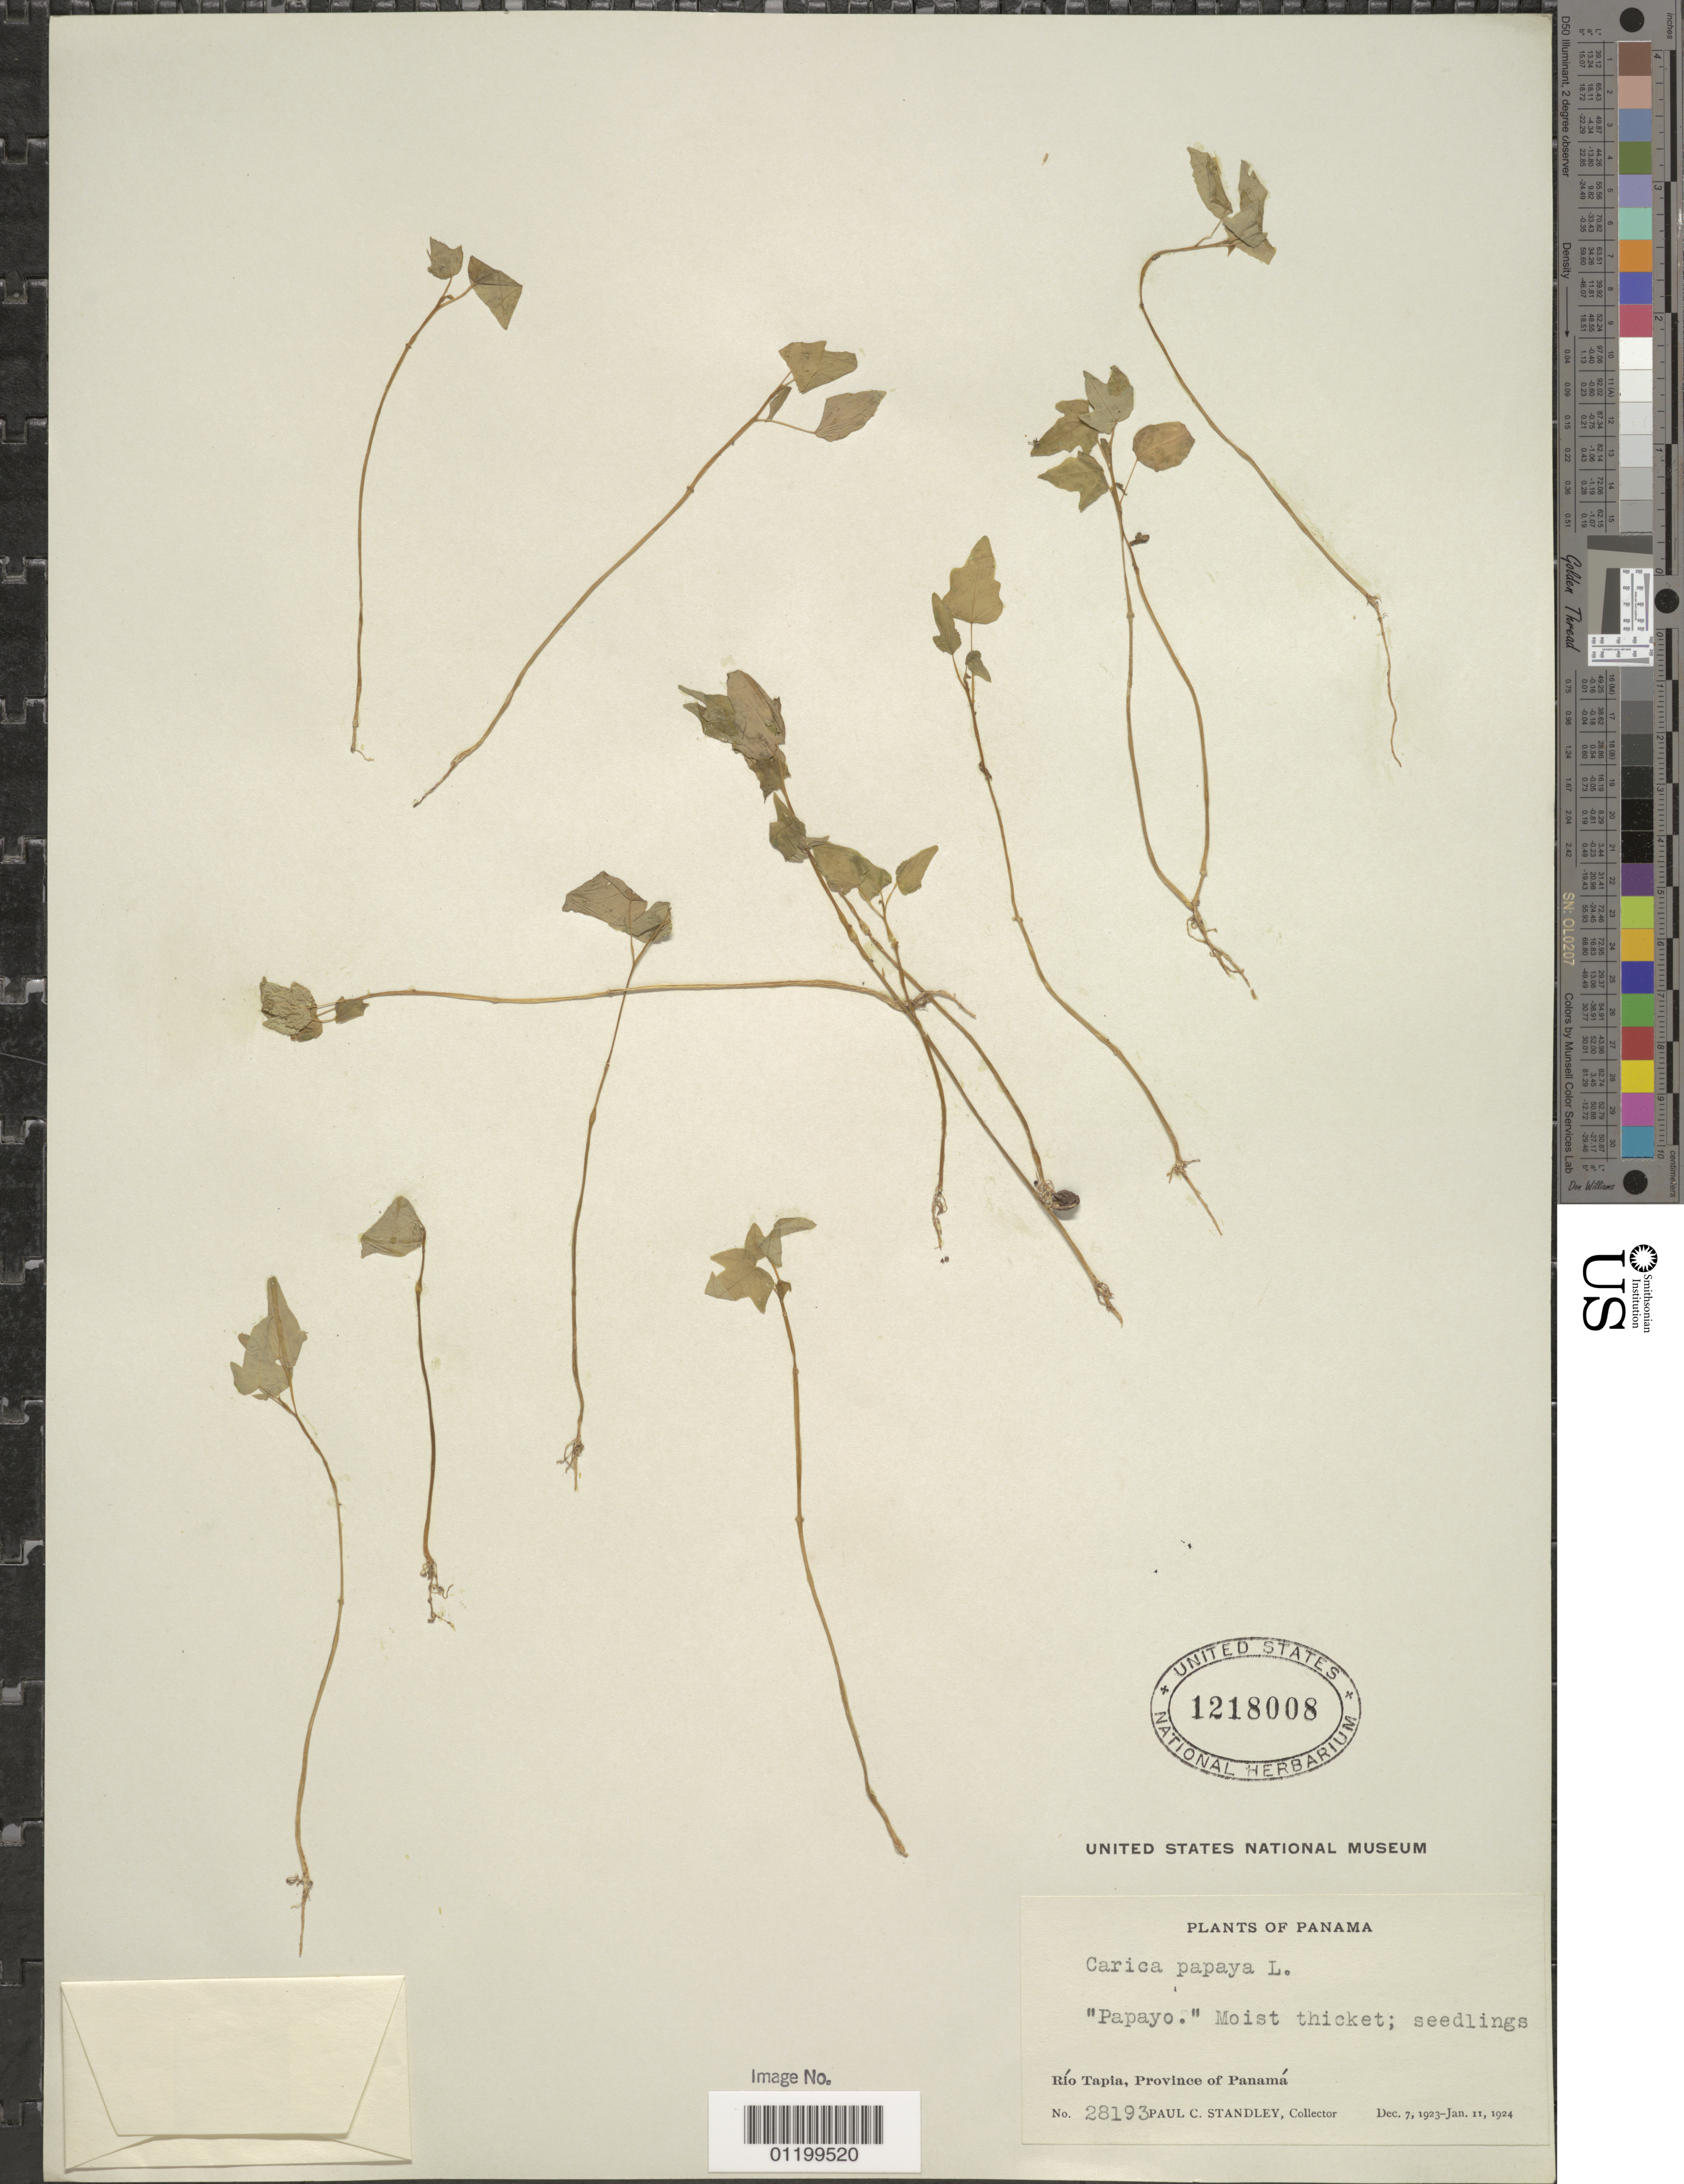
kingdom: Plantae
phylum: Tracheophyta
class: Magnoliopsida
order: Brassicales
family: Caricaceae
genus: Carica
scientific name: Carica papaya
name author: L.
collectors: P. C. Standley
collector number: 28193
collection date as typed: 07 Dec 1923 to 11 Jan 1924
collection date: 1923-12-07/1924-01-11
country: Panama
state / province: Panamá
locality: Rio Tapia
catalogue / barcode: US 1218008